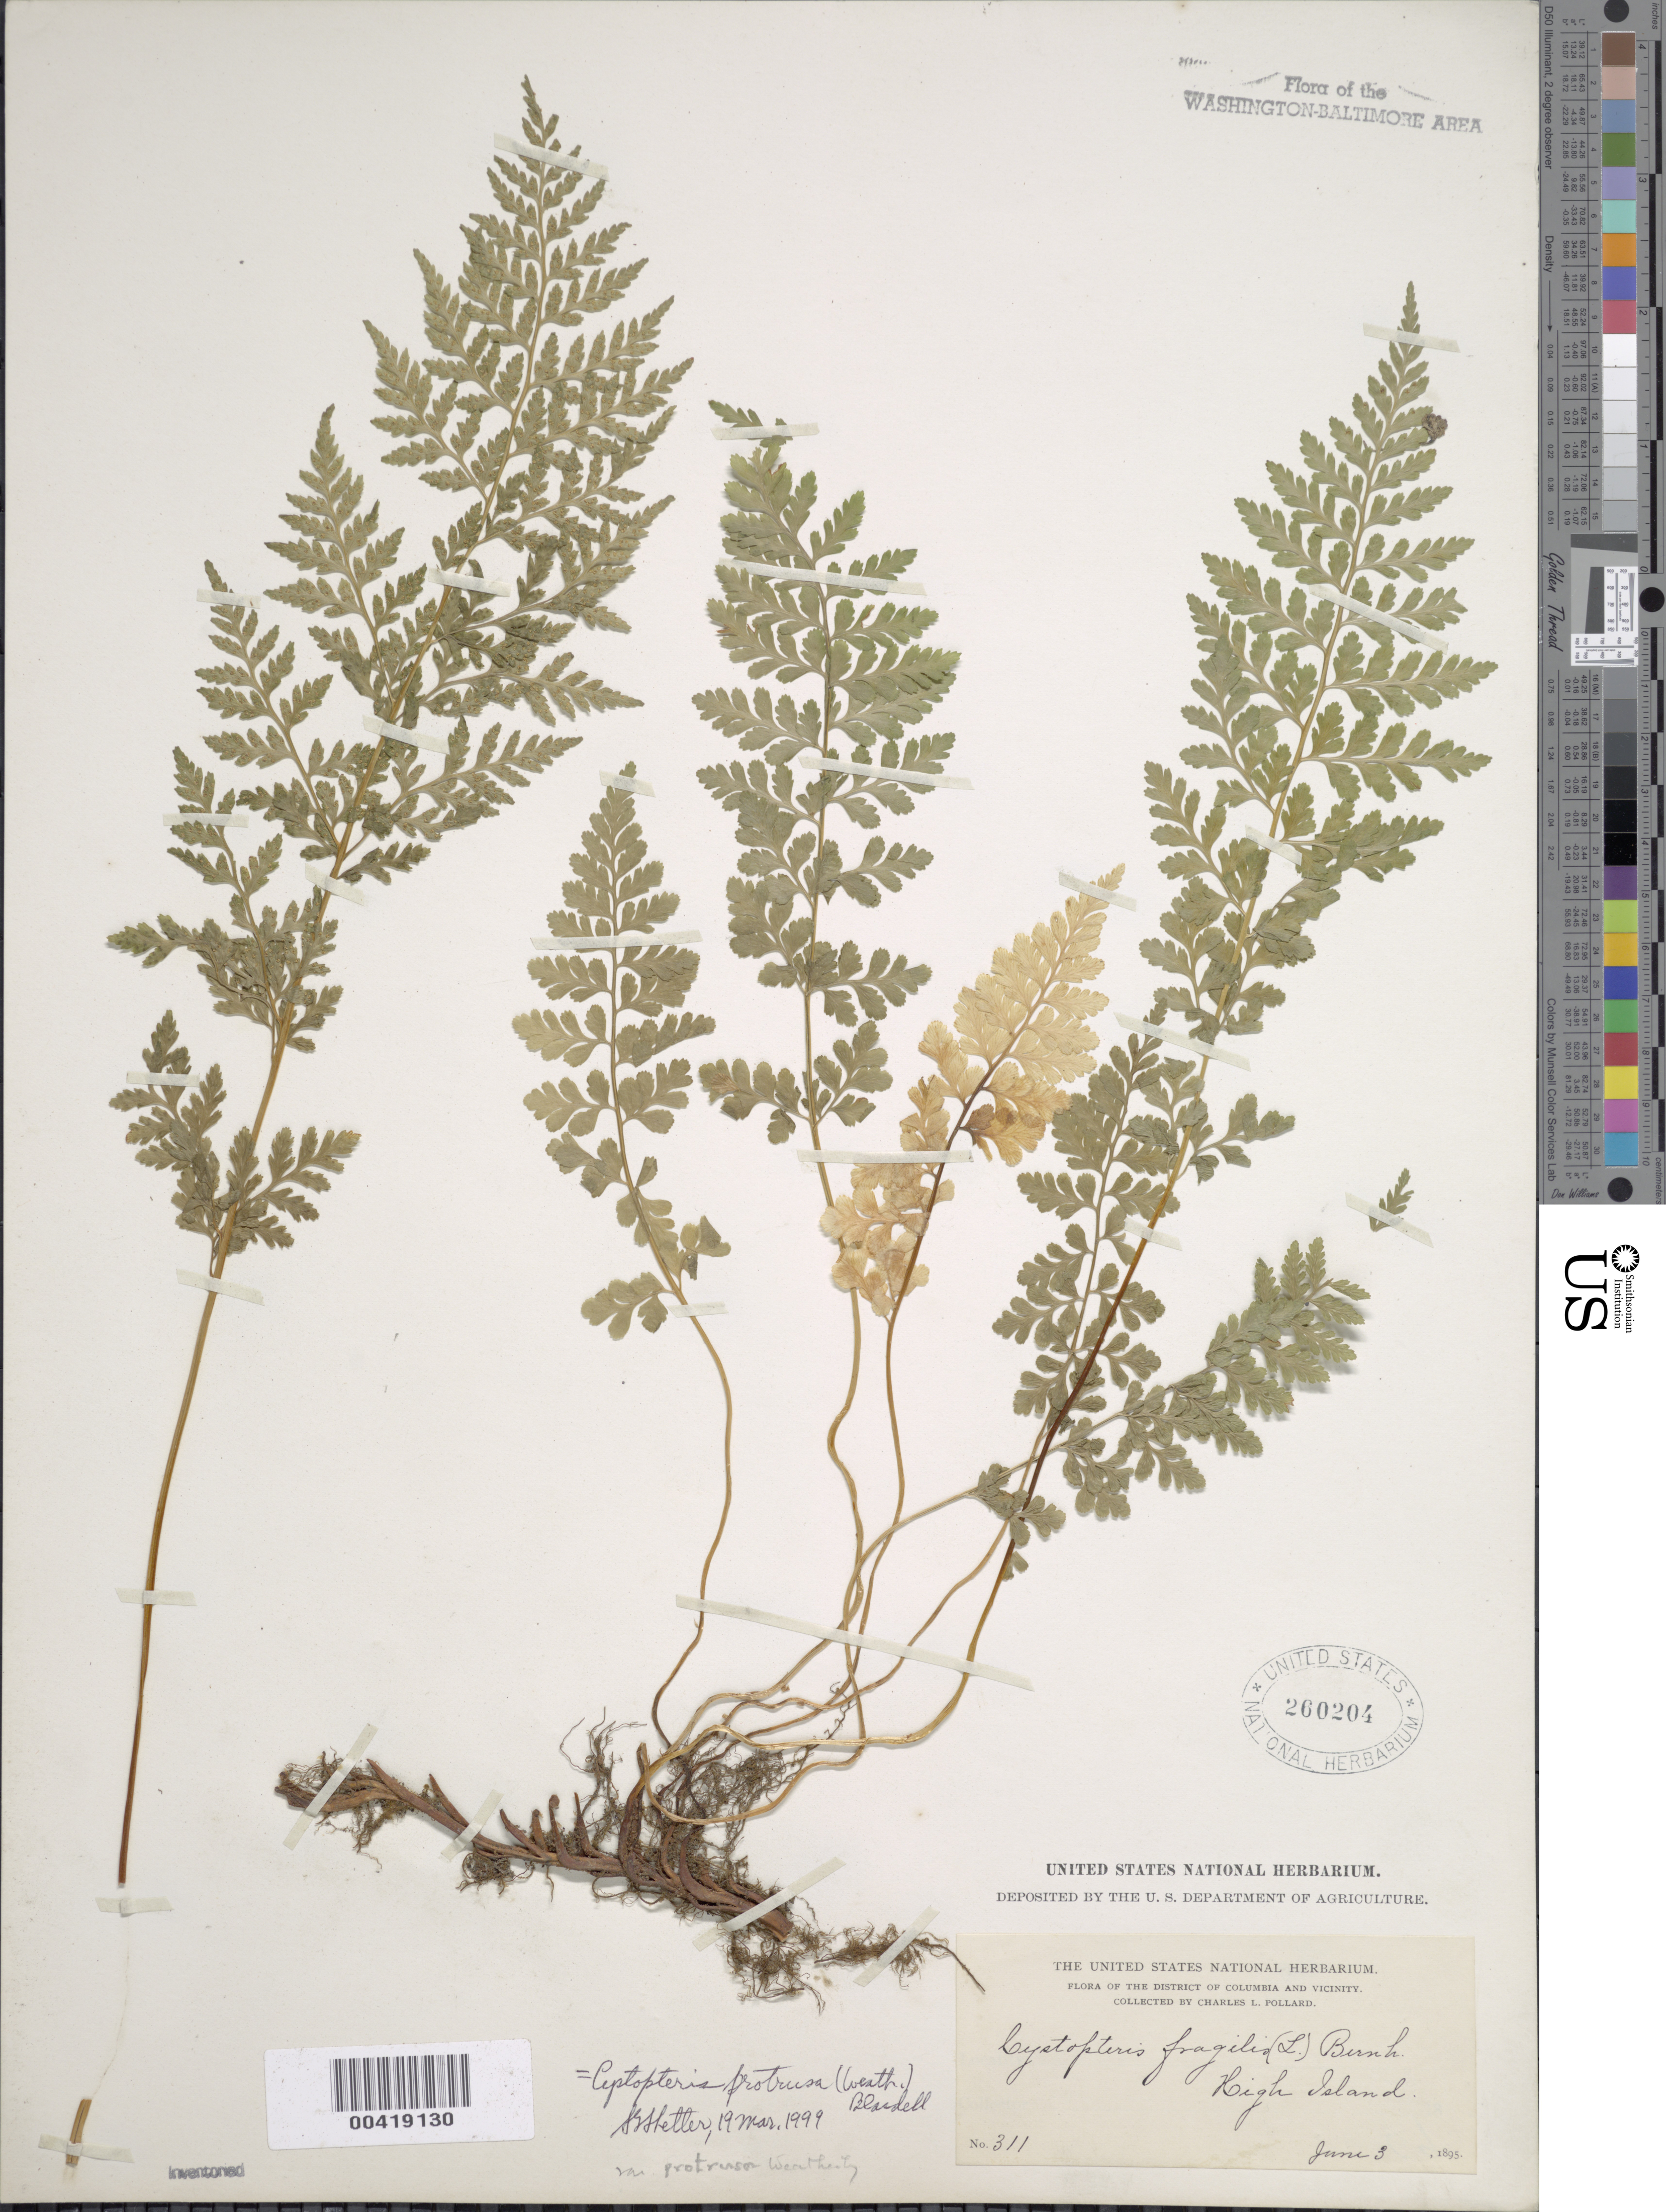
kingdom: Plantae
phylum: Tracheophyta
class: Polypodiopsida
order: Polypodiales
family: Cystopteridaceae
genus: Cystopteris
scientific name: Cystopteris utahensis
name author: Windham & Haufler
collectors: C. L. Pollard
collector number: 311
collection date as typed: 03 Jun 1895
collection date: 1895-06-03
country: United States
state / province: Maryland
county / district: Montgomery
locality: High Island C. & O. Canal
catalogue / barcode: US 260204